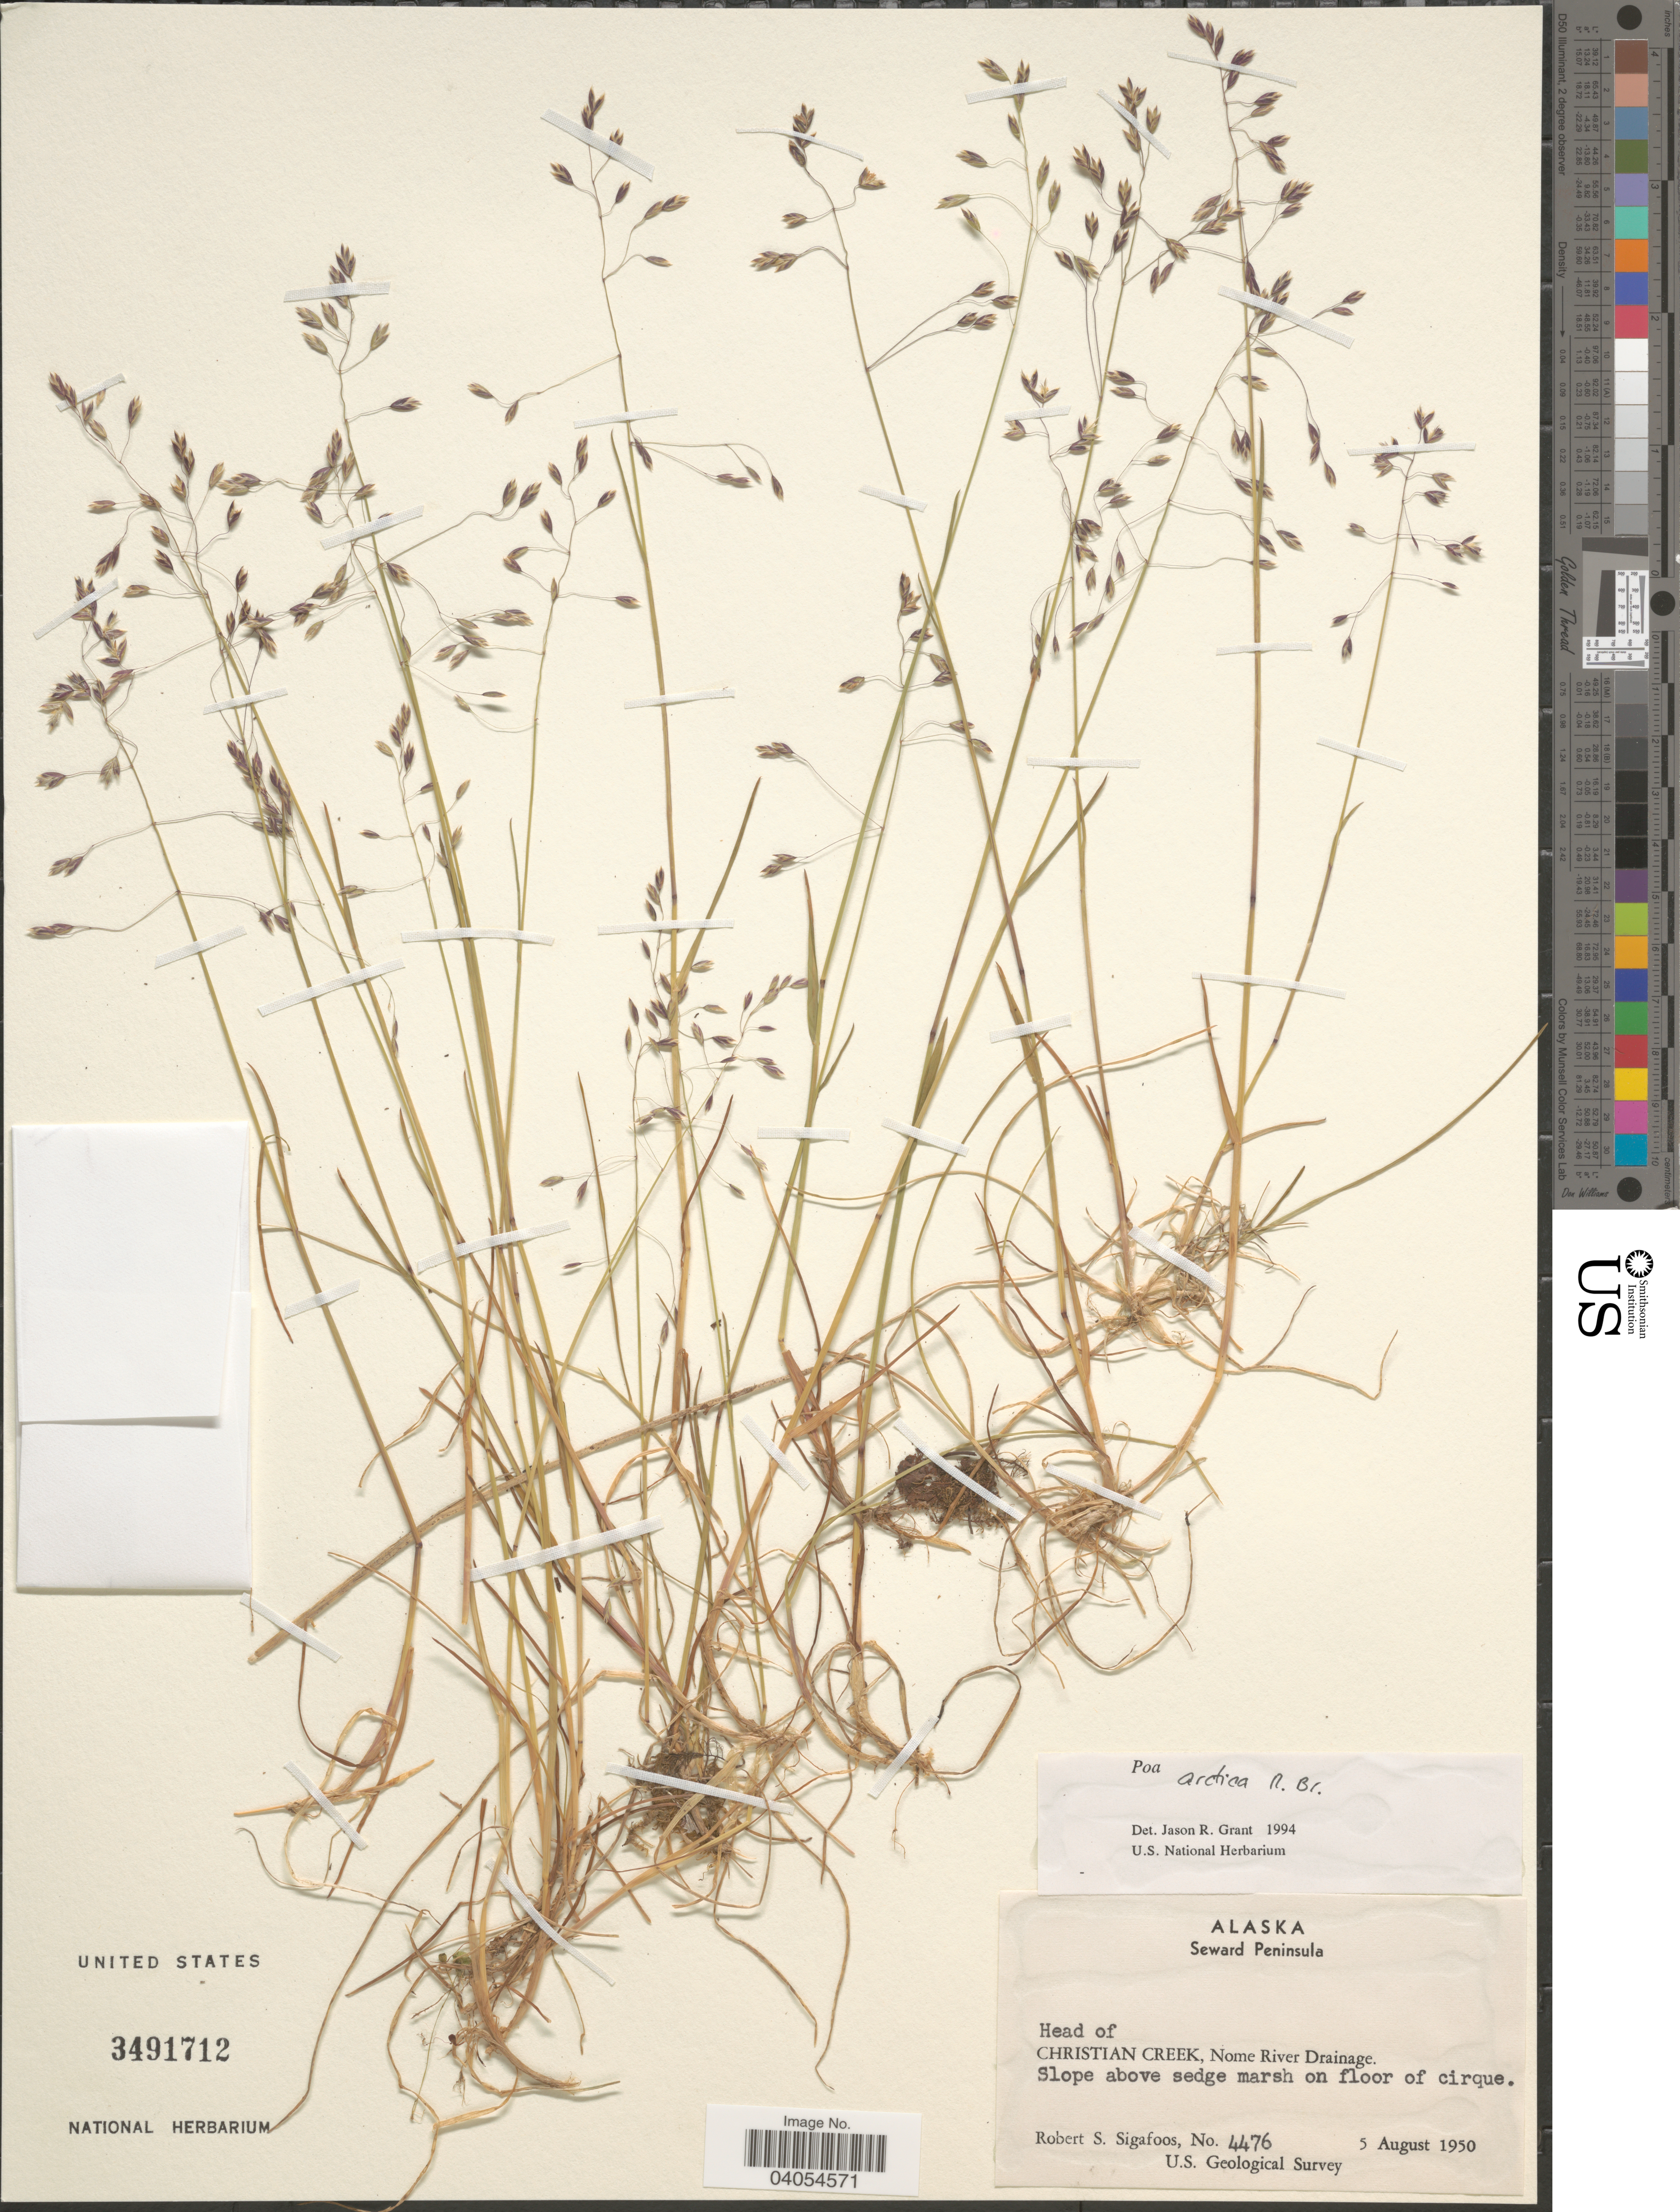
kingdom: Plantae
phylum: Tracheophyta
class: Liliopsida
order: Poales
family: Poaceae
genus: Poa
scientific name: Poa arctica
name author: R. Br.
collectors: R. Sigafoos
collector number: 4476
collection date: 1950-08-05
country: United States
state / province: Alaska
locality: Seward Peninsula. Head of Christian Creek, Nome River Drainage. Slope above sedge marsh on floor of cirque.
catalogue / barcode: US 3491712